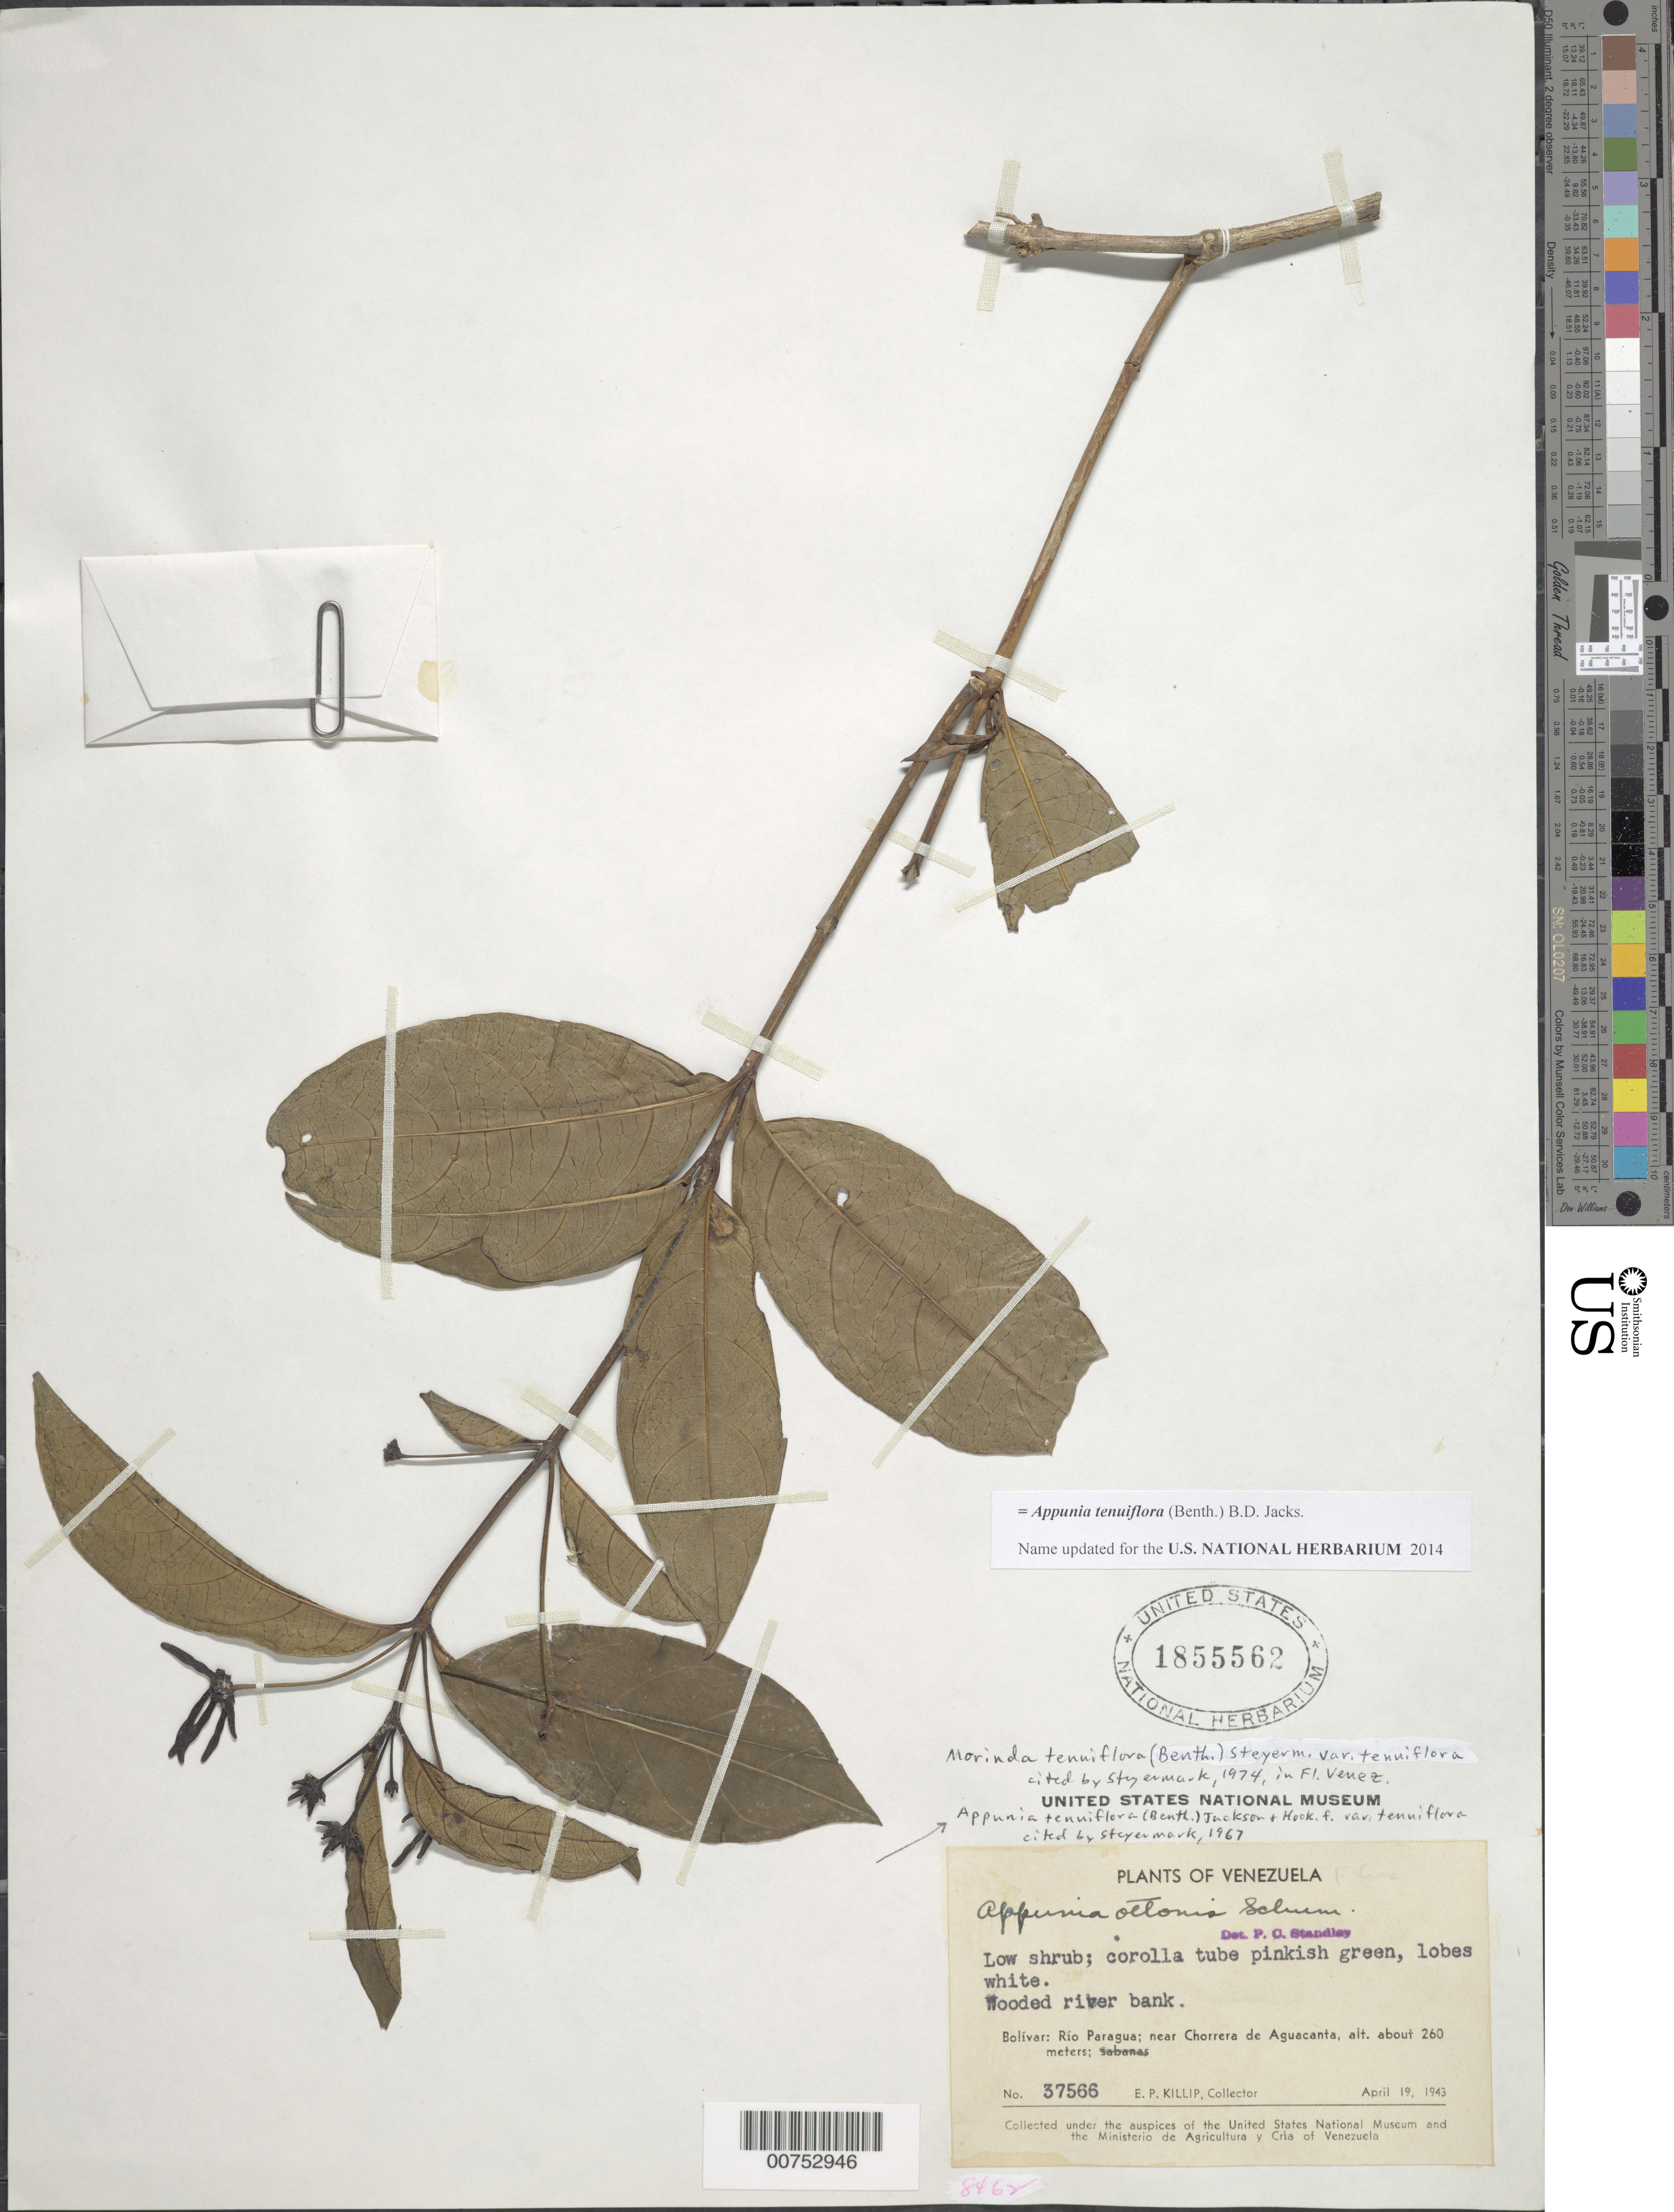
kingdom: Plantae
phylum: Tracheophyta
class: Magnoliopsida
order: Gentianales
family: Rubiaceae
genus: Appunia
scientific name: Appunia tenuiflora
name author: (Benth.) Hook. f. ex B.D. Jacks.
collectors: E. P. Killip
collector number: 37566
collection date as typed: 19-Apr-43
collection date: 1943-04-19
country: Venezuela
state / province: Bolívar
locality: Río Paragua, near Chorrera de Aguacanta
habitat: Wooded river bank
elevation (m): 260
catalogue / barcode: US 1855562